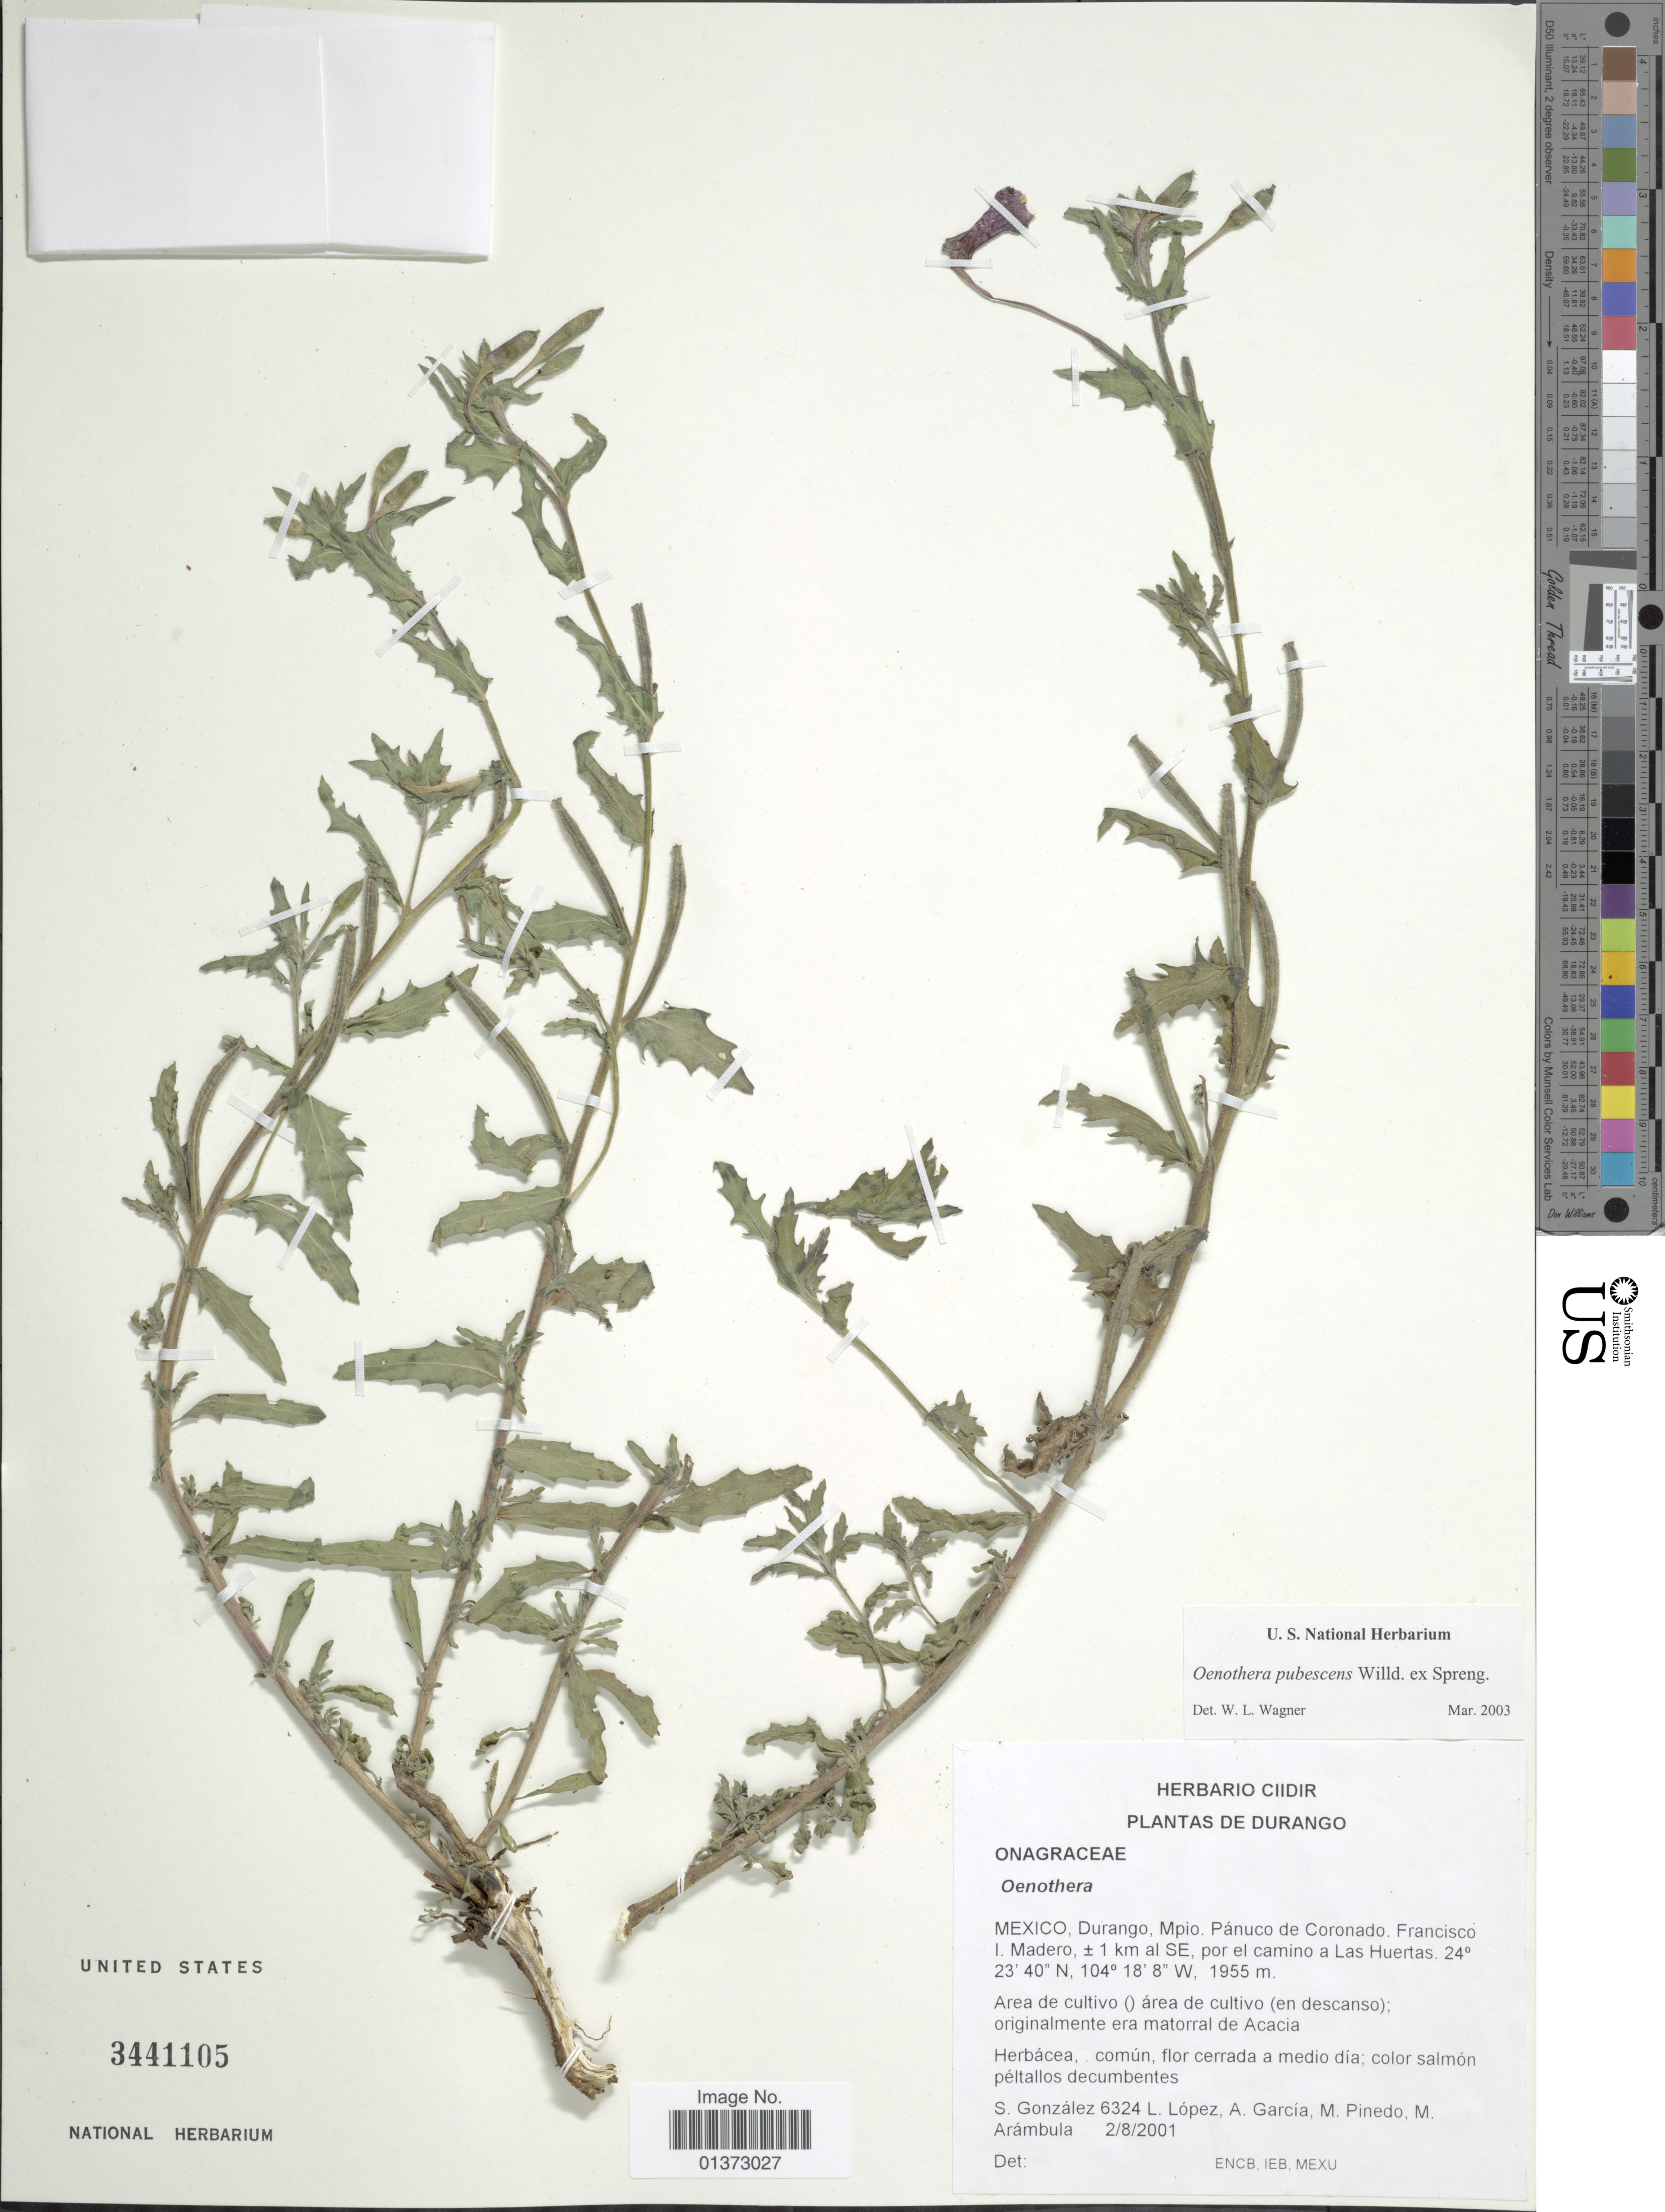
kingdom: Plantae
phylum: Tracheophyta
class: Magnoliopsida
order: Myrtales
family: Onagraceae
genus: Oenothera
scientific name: Oenothera pubescens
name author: Willd. ex Spreng.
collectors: S. González, L. López, A. Garcia, M. Pinedo & M. Arámbula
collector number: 6324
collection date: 2001-08-02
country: Mexico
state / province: Durango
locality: Mpio. Pánuco de Coronado, Francisco I. Madero, ± 1 km al SE, por el camino a Las Huertas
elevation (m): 1955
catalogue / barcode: US 3441105